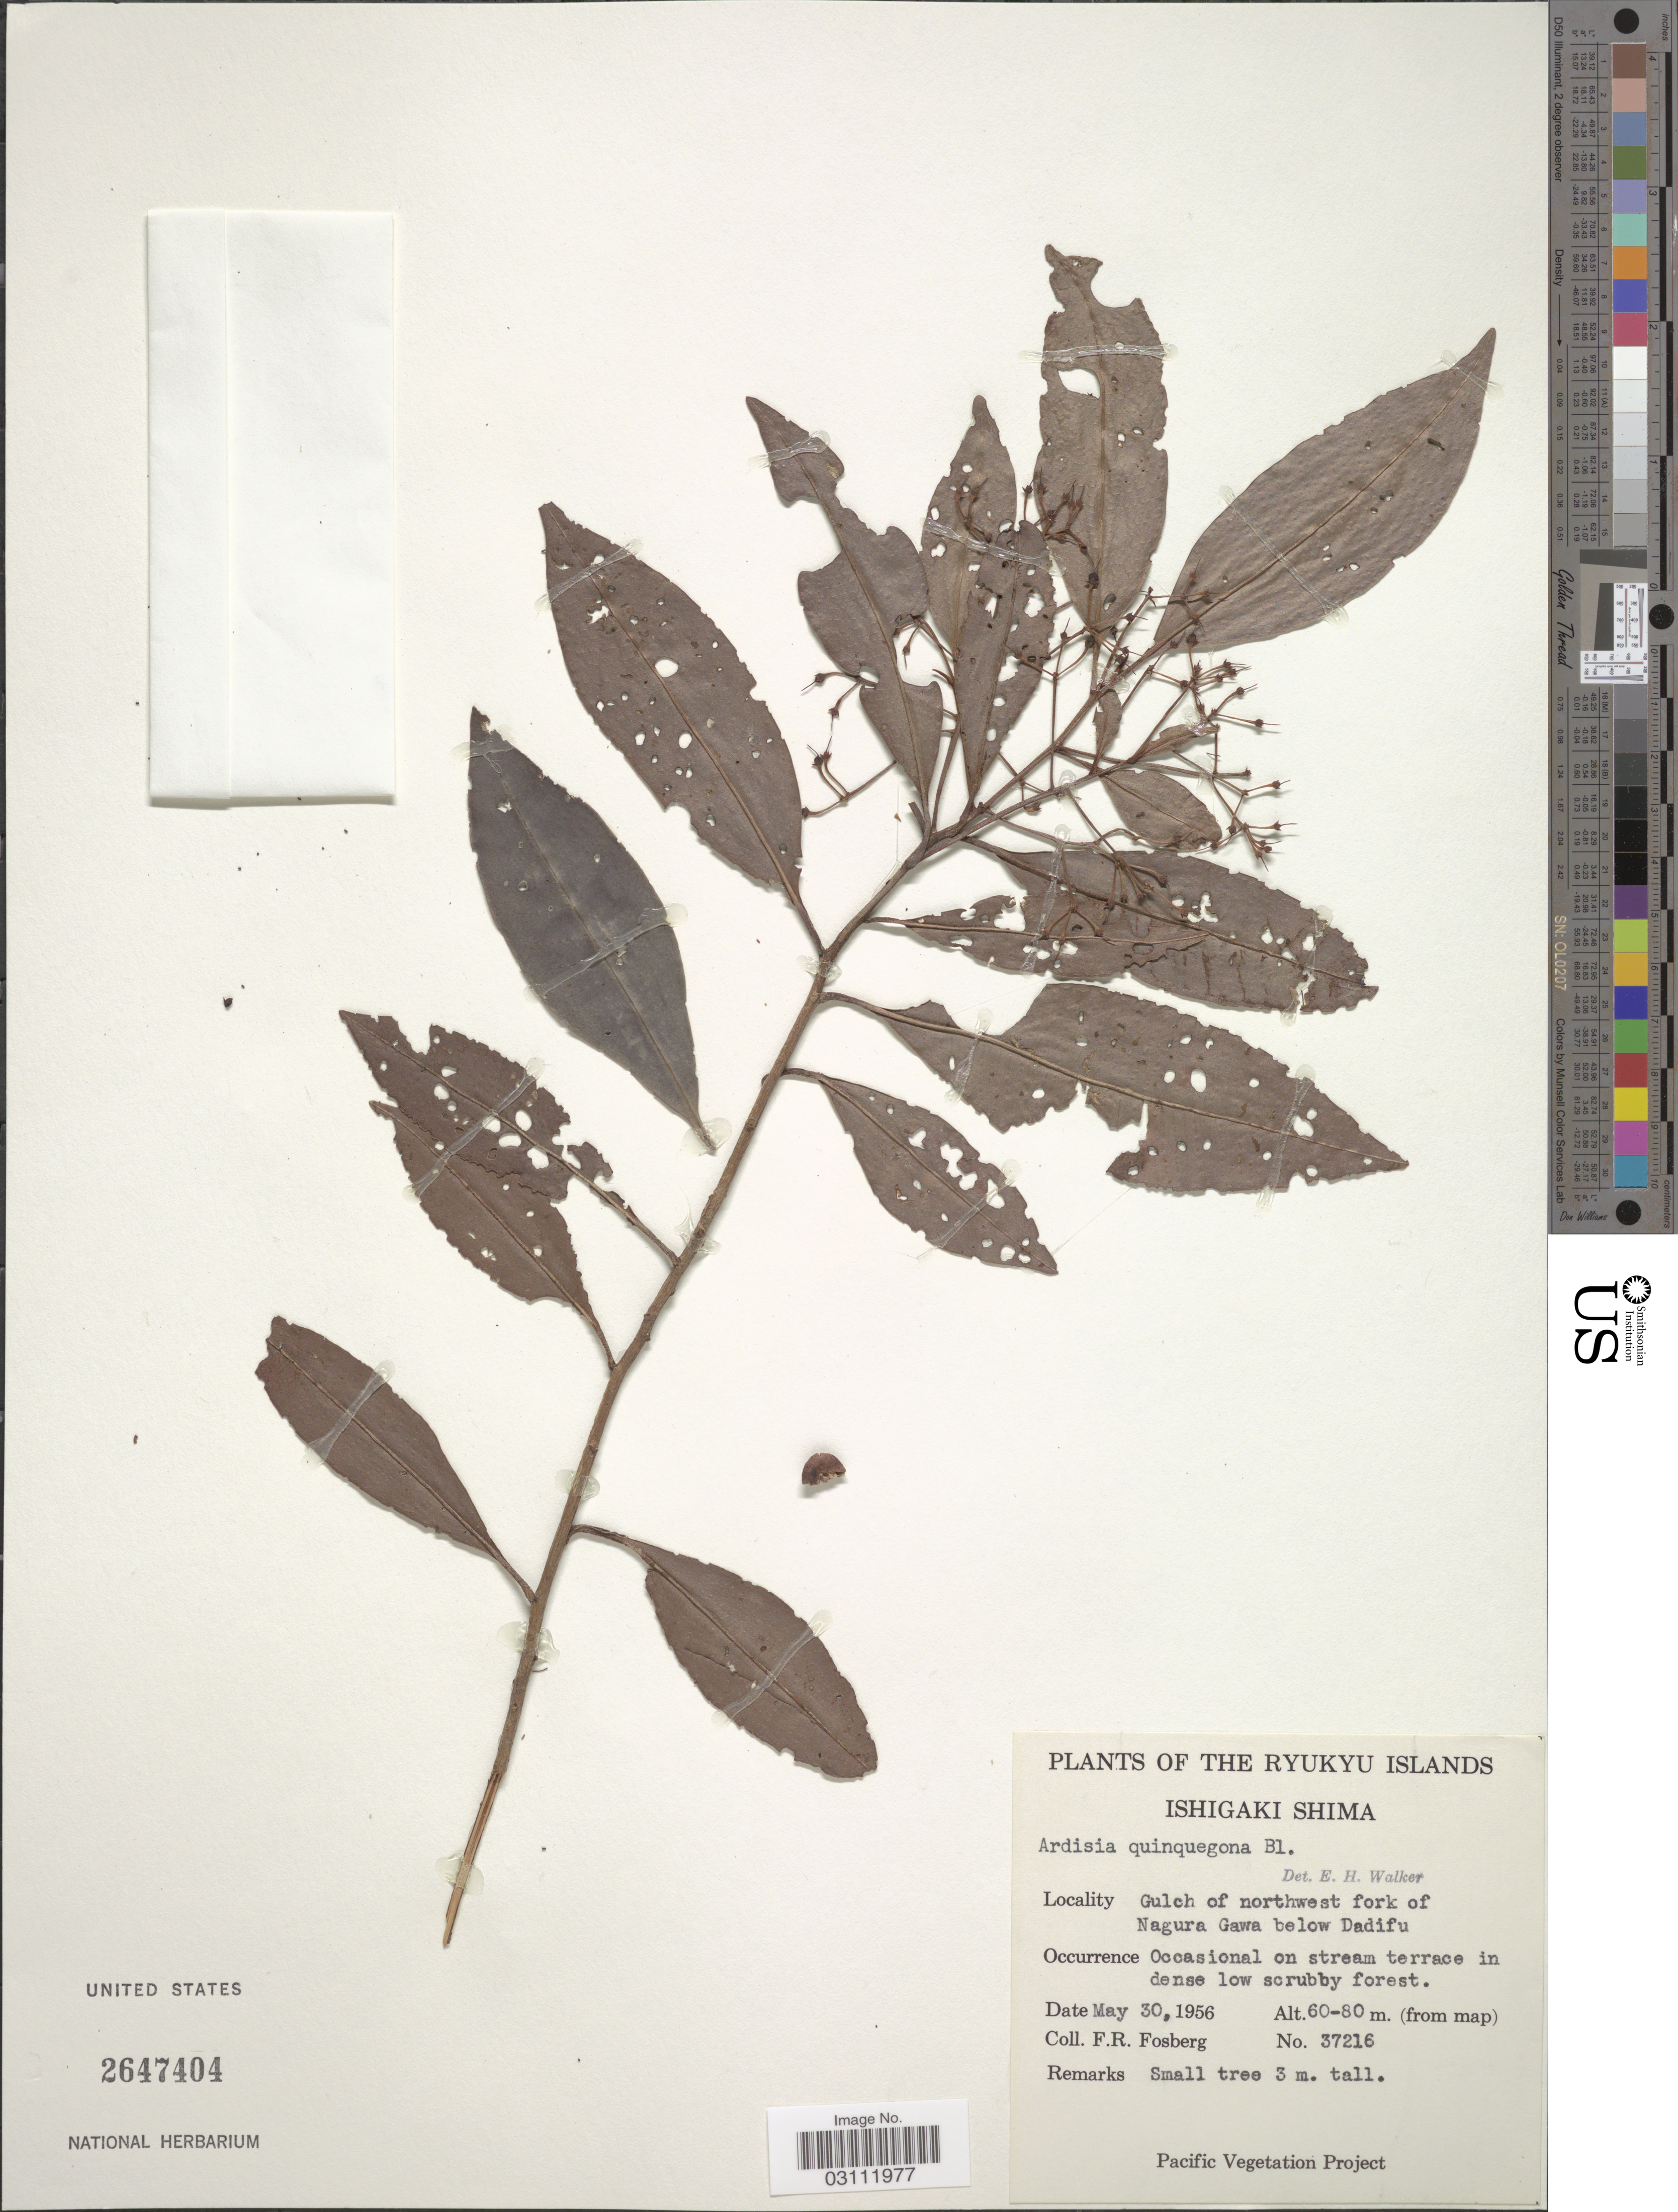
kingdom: Plantae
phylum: Tracheophyta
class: Magnoliopsida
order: Ericales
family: Primulaceae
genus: Ardisia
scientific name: Ardisia quinquegona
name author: Blume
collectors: F. R. Fosberg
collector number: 37216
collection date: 1956-05-30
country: Japan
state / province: Okinawa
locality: The Ryukyu Islands, Ishigaki Shima, Gulch of northwest fork of Nagura Gawa below Dadifu.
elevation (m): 60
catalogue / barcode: US 2647404